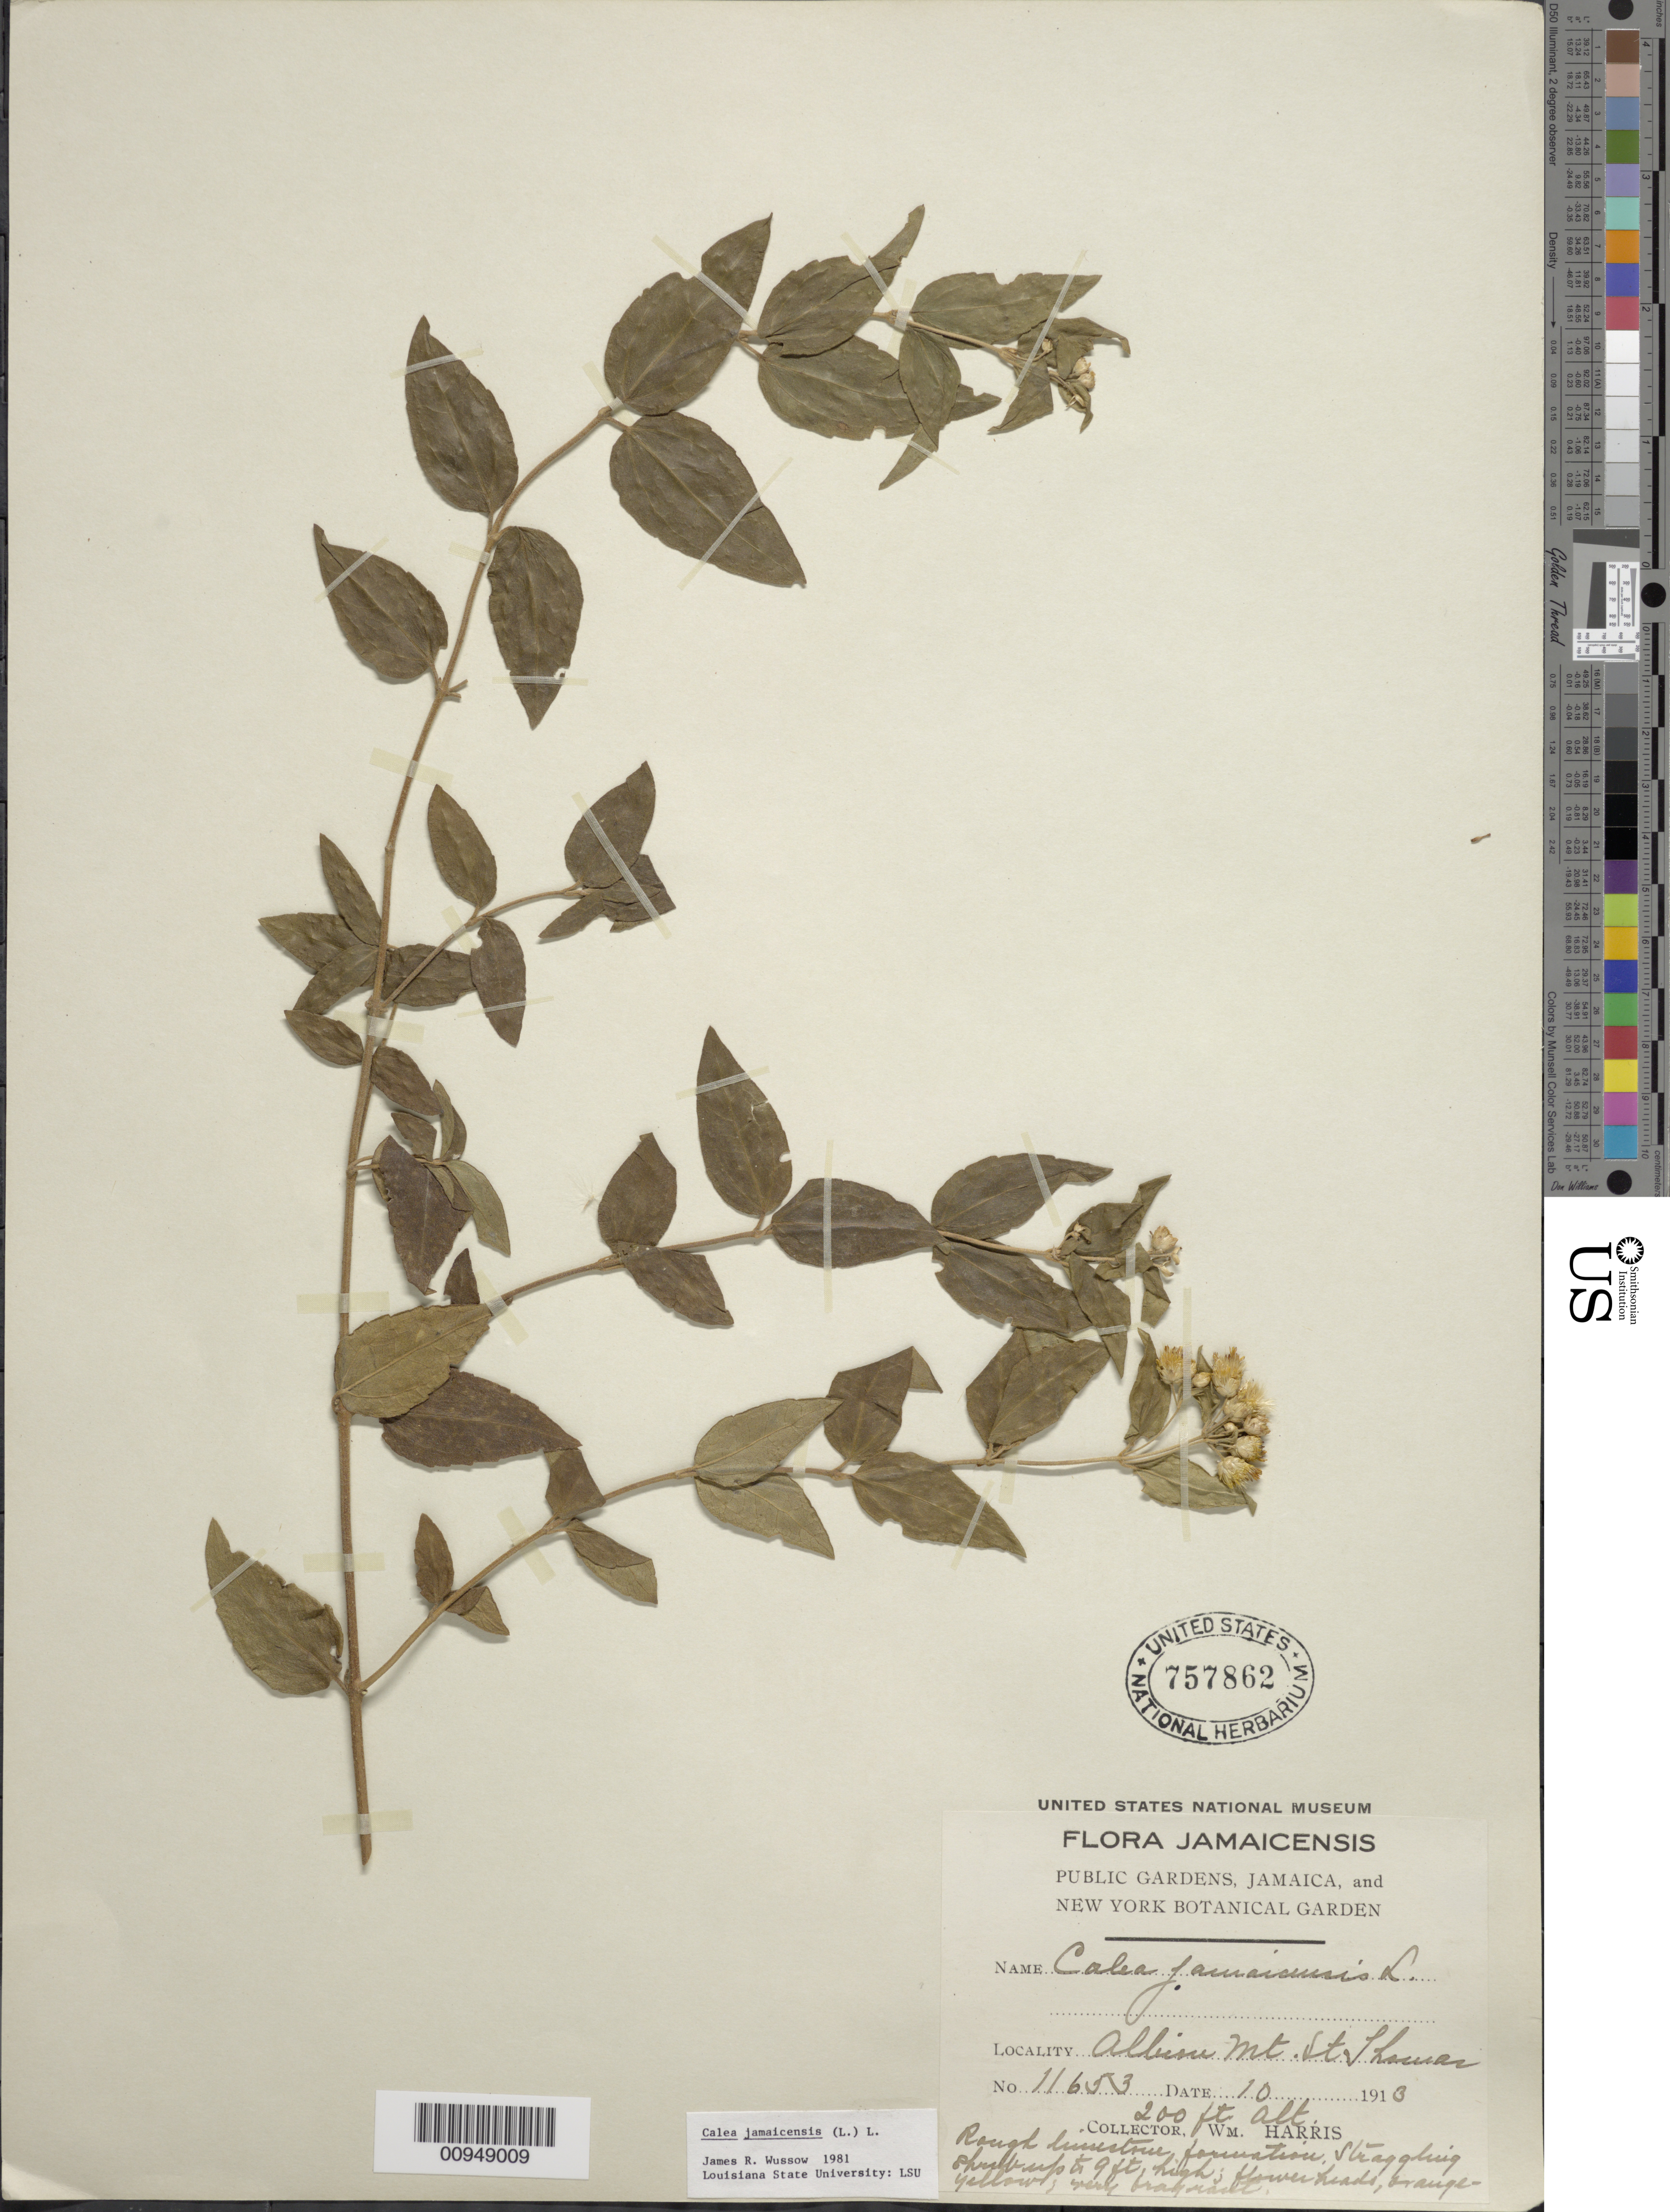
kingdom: Plantae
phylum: Tracheophyta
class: Magnoliopsida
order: Asterales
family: Asteraceae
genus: Calea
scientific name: Calea jamaicensis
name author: (L.) L.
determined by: Wussow, J. R.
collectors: W. H. Harris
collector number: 11653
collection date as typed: Oct 1913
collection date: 1913-10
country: Jamaica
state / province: Saint Thomas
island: Jamaica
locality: "Albisou" Mt.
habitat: Rough limestone formation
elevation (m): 61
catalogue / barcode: US 757862